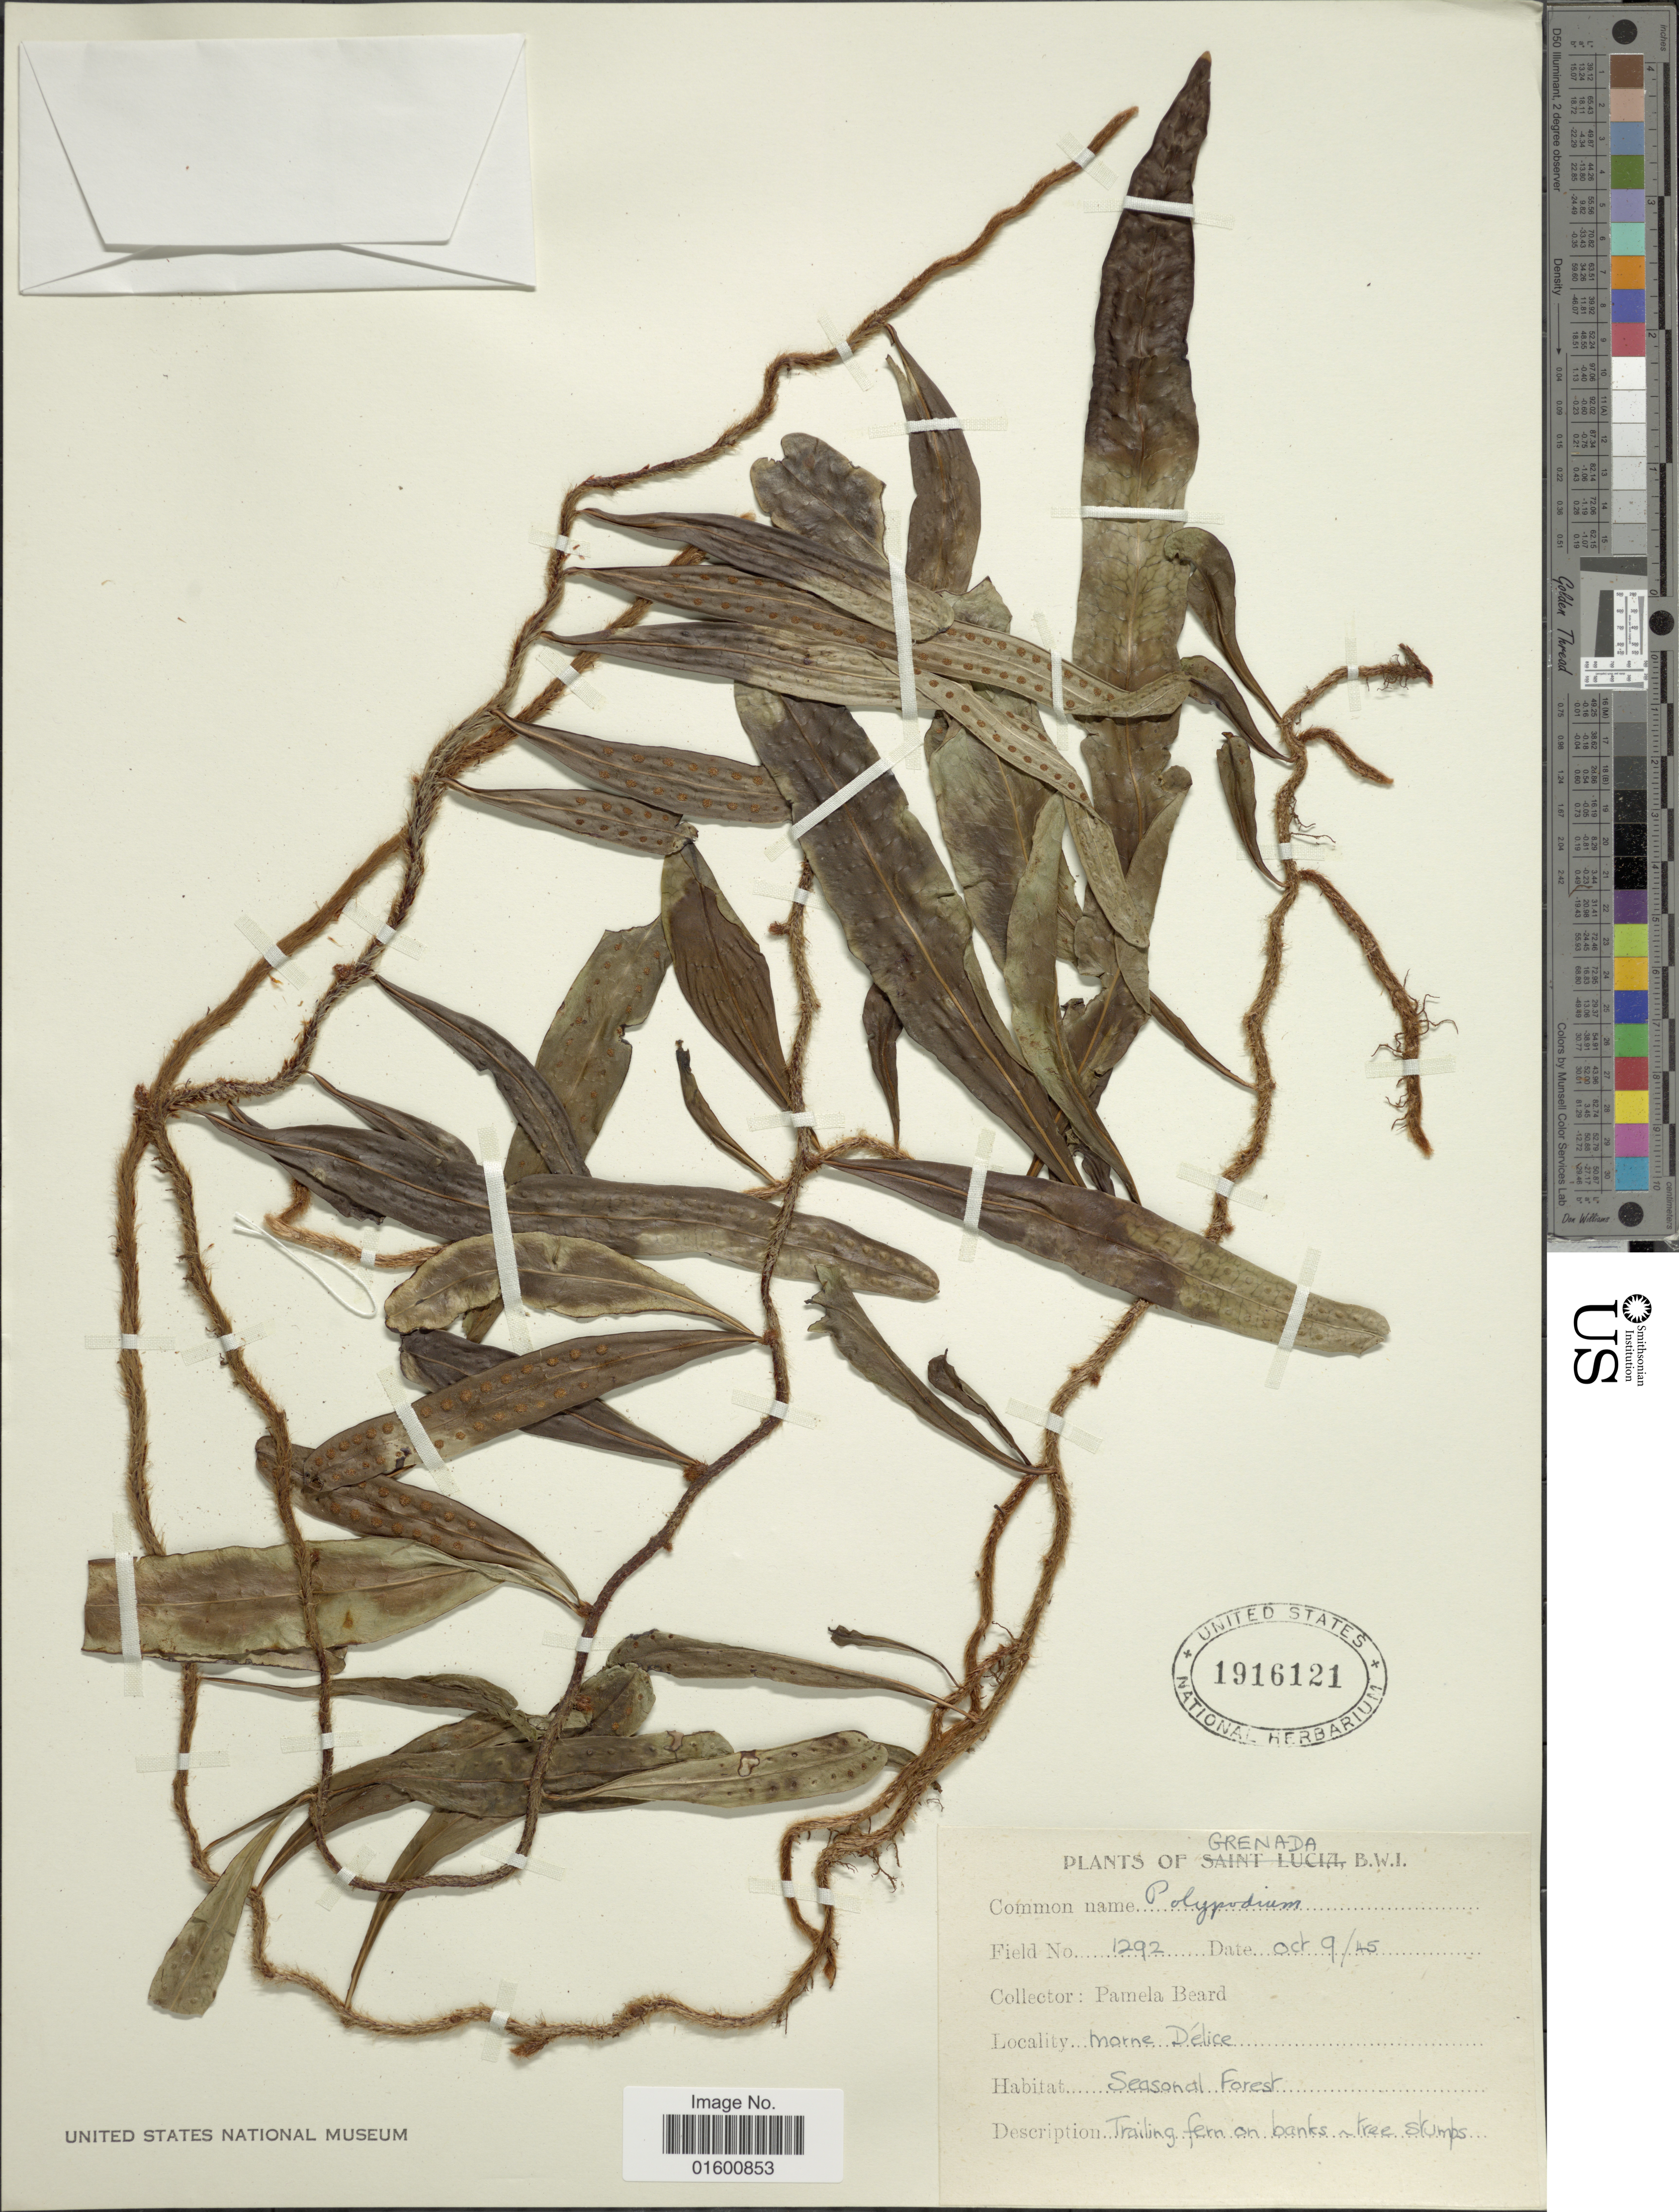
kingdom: Plantae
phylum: Tracheophyta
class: Polypodiopsida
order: Polypodiales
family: Polypodiaceae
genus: Microgramma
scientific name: Microgramma lycopodioides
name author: (L.) Copel.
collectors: P. Beard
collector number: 1292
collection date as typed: Transcribed d/m/y: 9/10/45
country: Grenada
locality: Grenada, B. W. I., Morne Delice, Seasonal Forest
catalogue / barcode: US 1916121